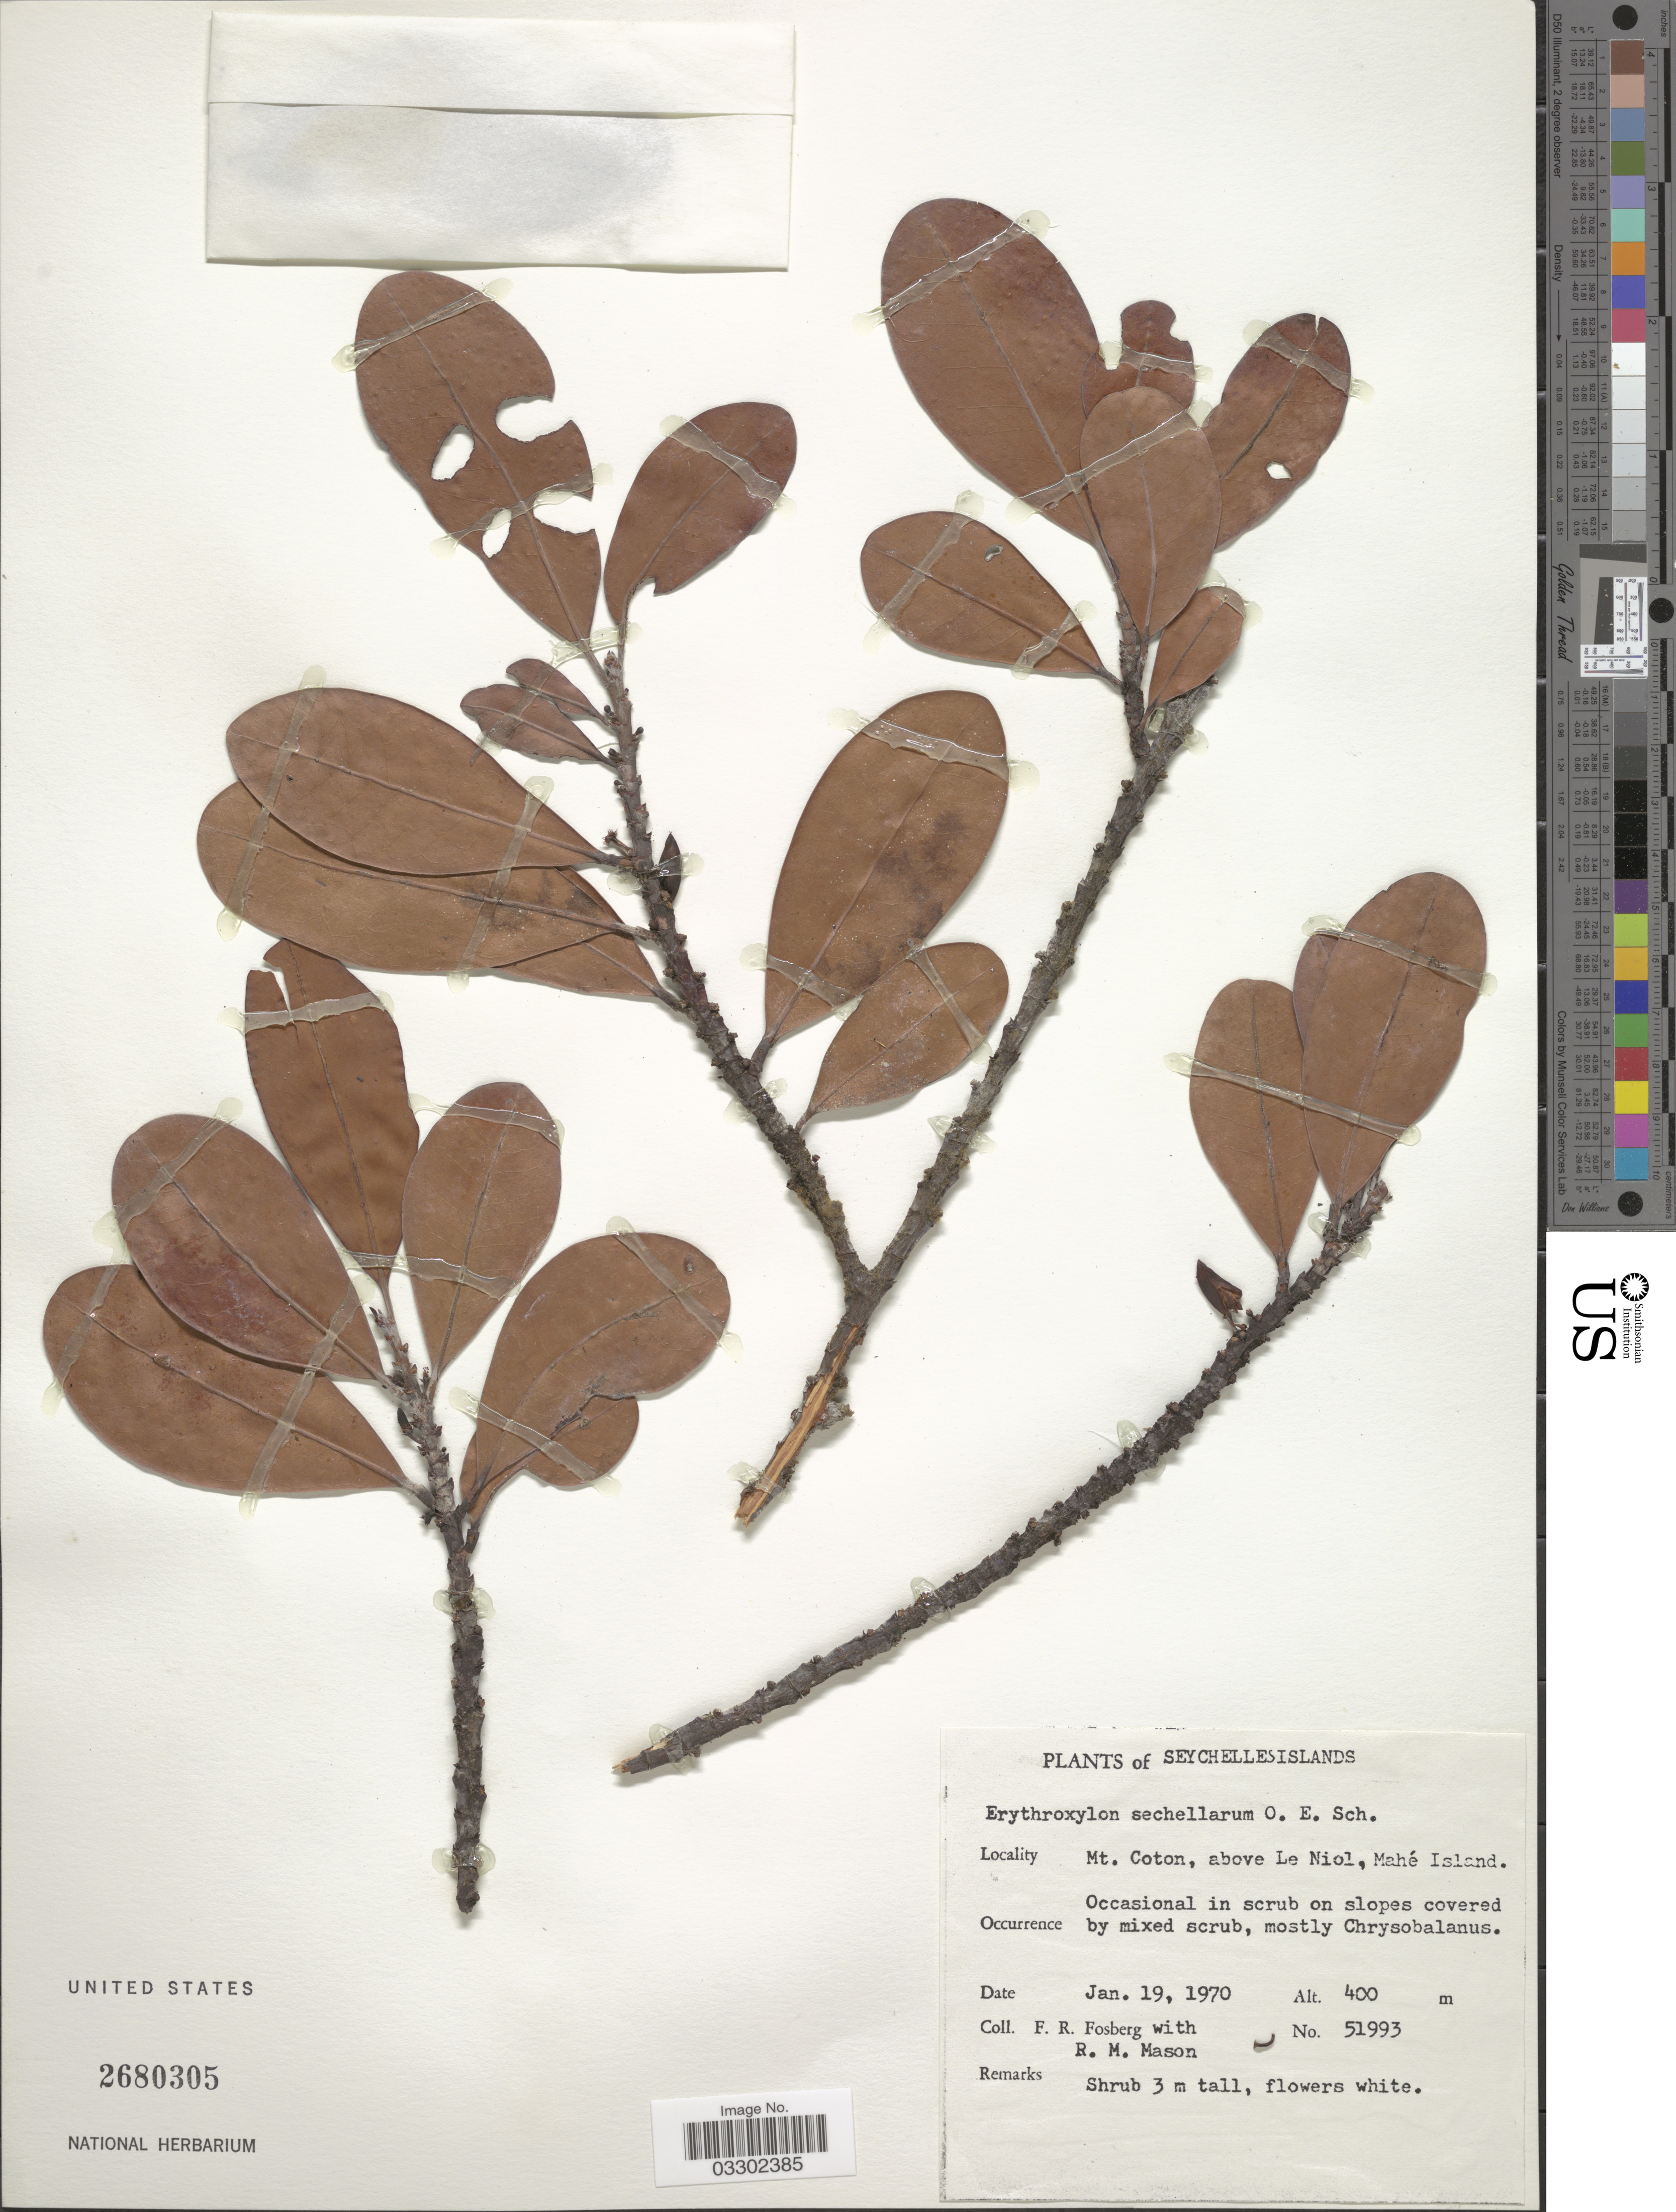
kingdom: Plantae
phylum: Tracheophyta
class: Magnoliopsida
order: Malpighiales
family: Erythroxylaceae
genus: Erythroxylum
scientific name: Erythroxylum sechellarum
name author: O.E. Schulz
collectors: F. R. Fosberg & R. Mason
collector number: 51993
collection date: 1970-01-19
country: Seychelles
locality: Mt. Coton, above Le Niol, Mahé Island.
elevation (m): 400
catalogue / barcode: US 2680305